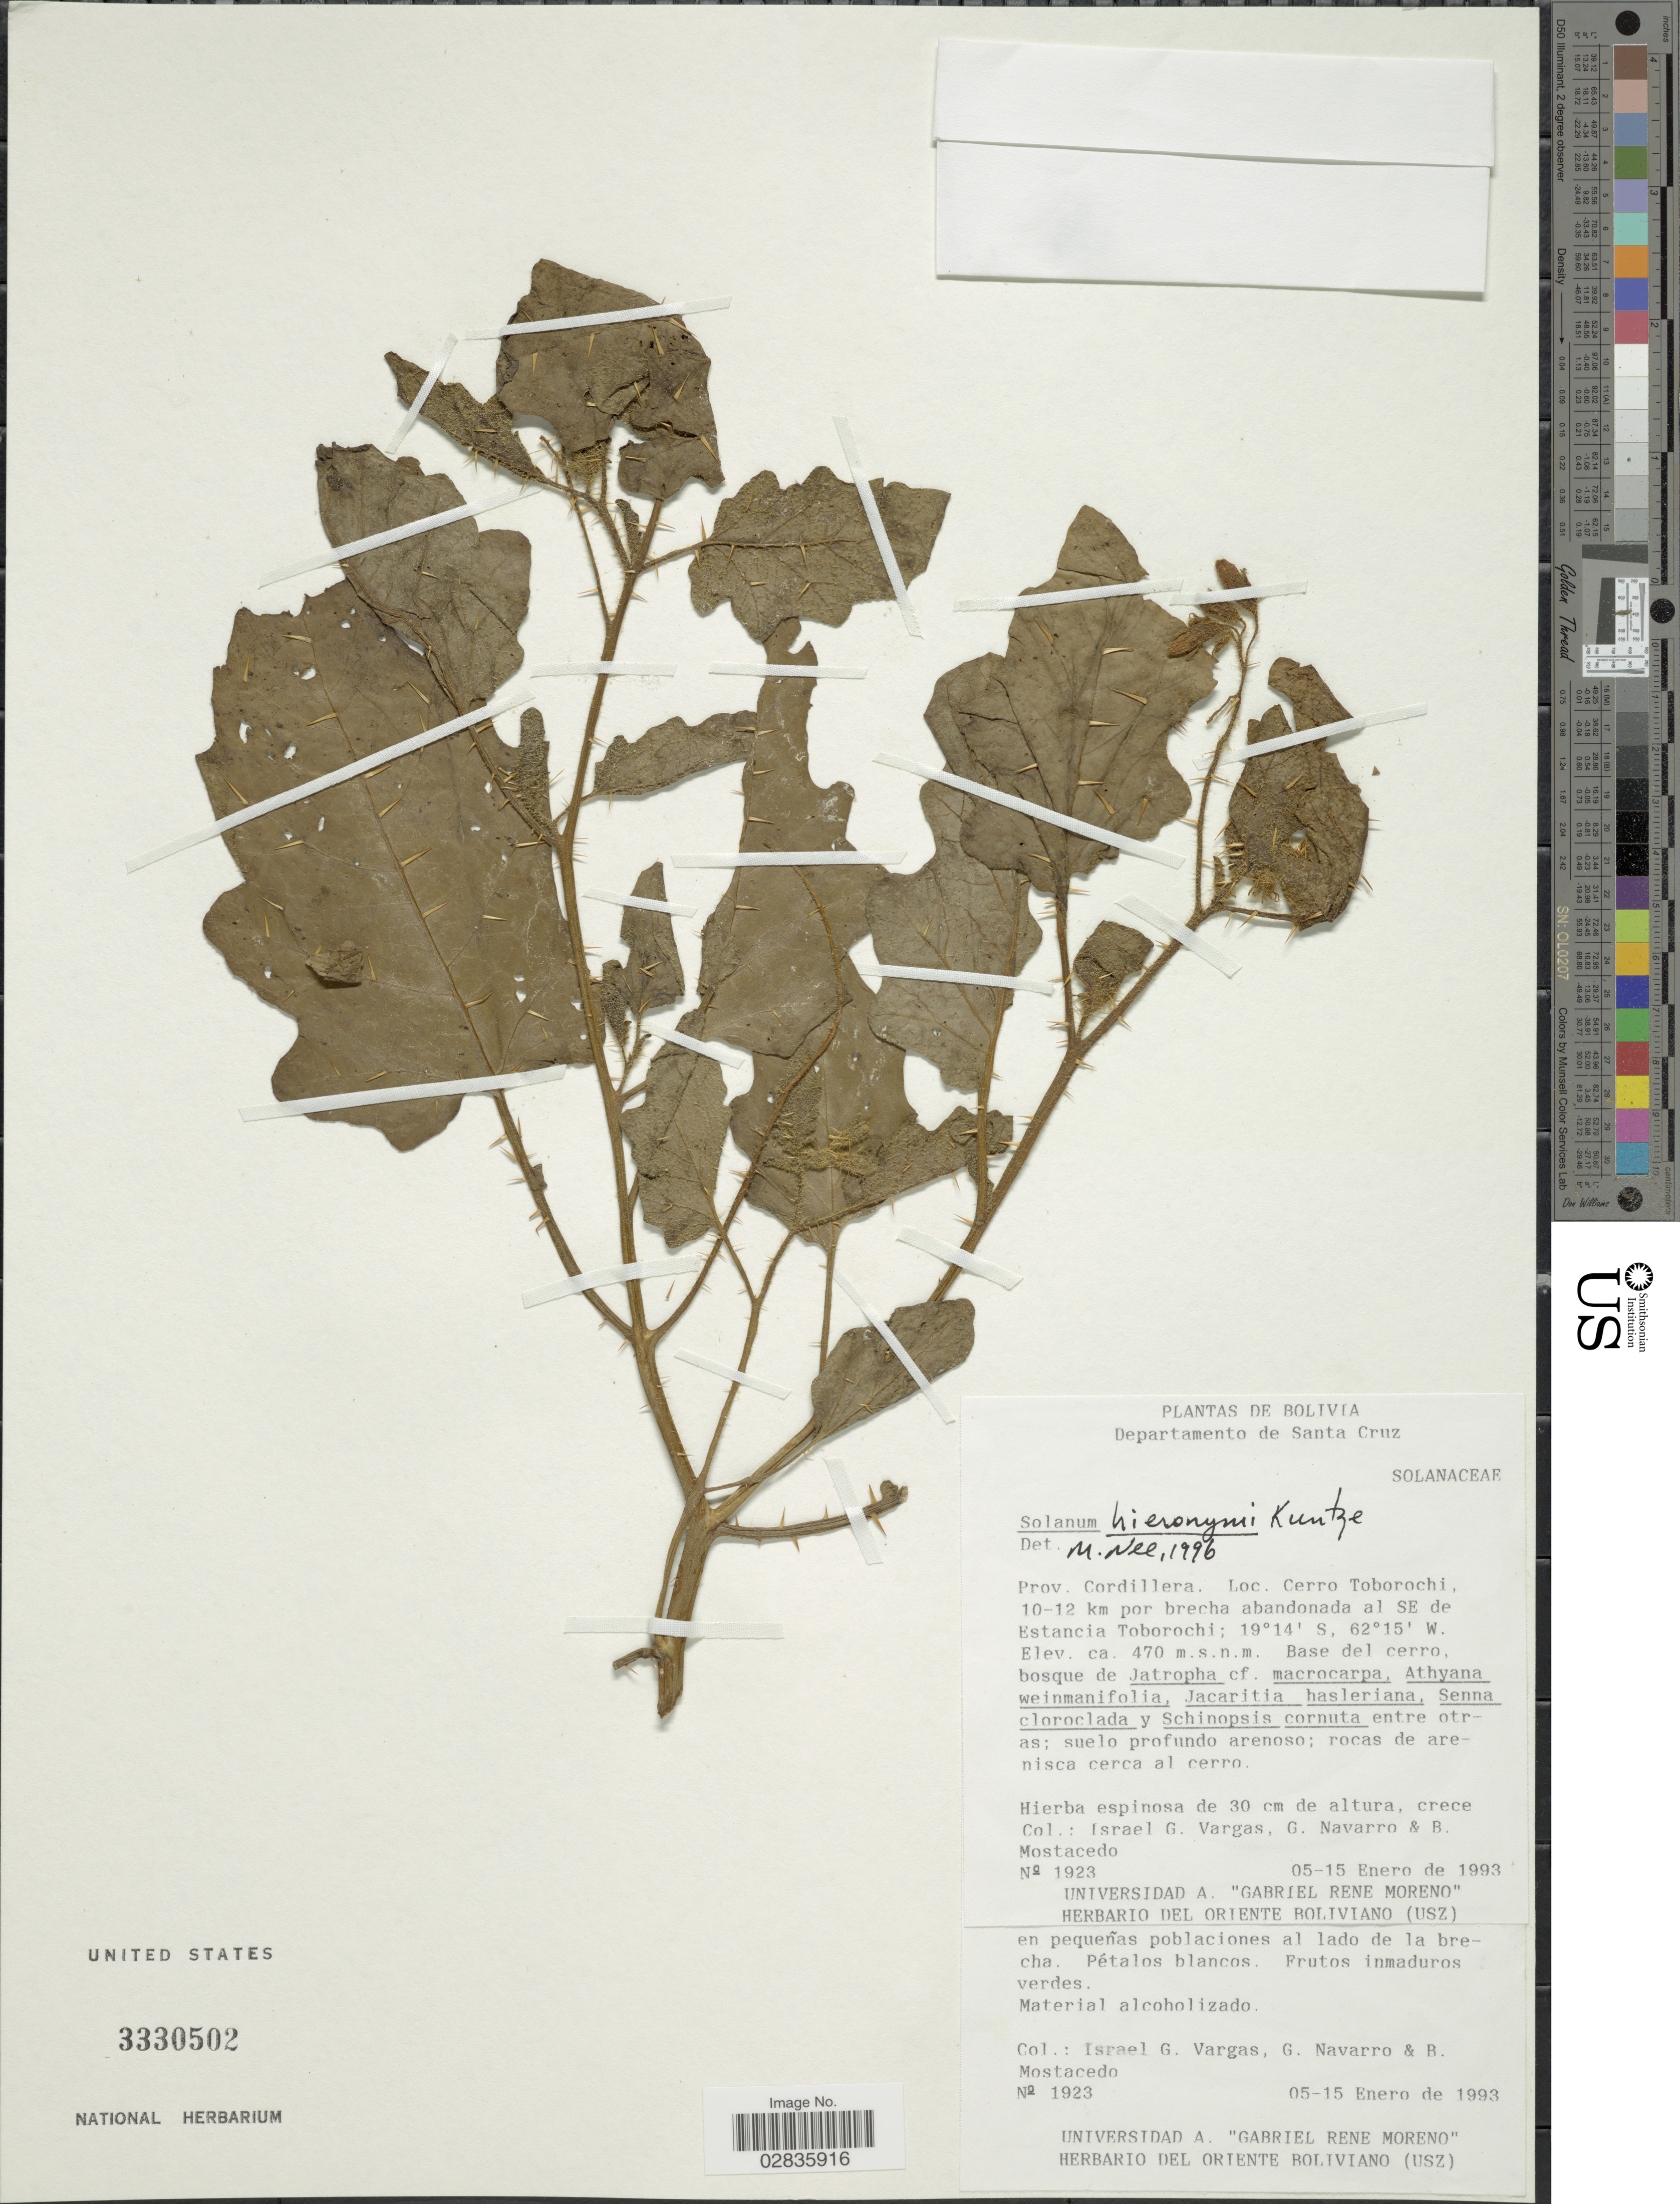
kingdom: Plantae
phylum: Tracheophyta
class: Magnoliopsida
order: Solanales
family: Solanaceae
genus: Solanum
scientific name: Solanum hieronymi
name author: Kuntze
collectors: I. Vargas, G. Navarro & B. Mostacedo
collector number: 1923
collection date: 1993-01-05/1993-01-15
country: Bolivia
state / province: Santa Cruz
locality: Departamento de Santa Cruz. Prov. Cordillera. Cerro Toborochi, 10-12 km por brecha abandonada al SE de Estanchia Toborochi.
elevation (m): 470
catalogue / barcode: US 3330502